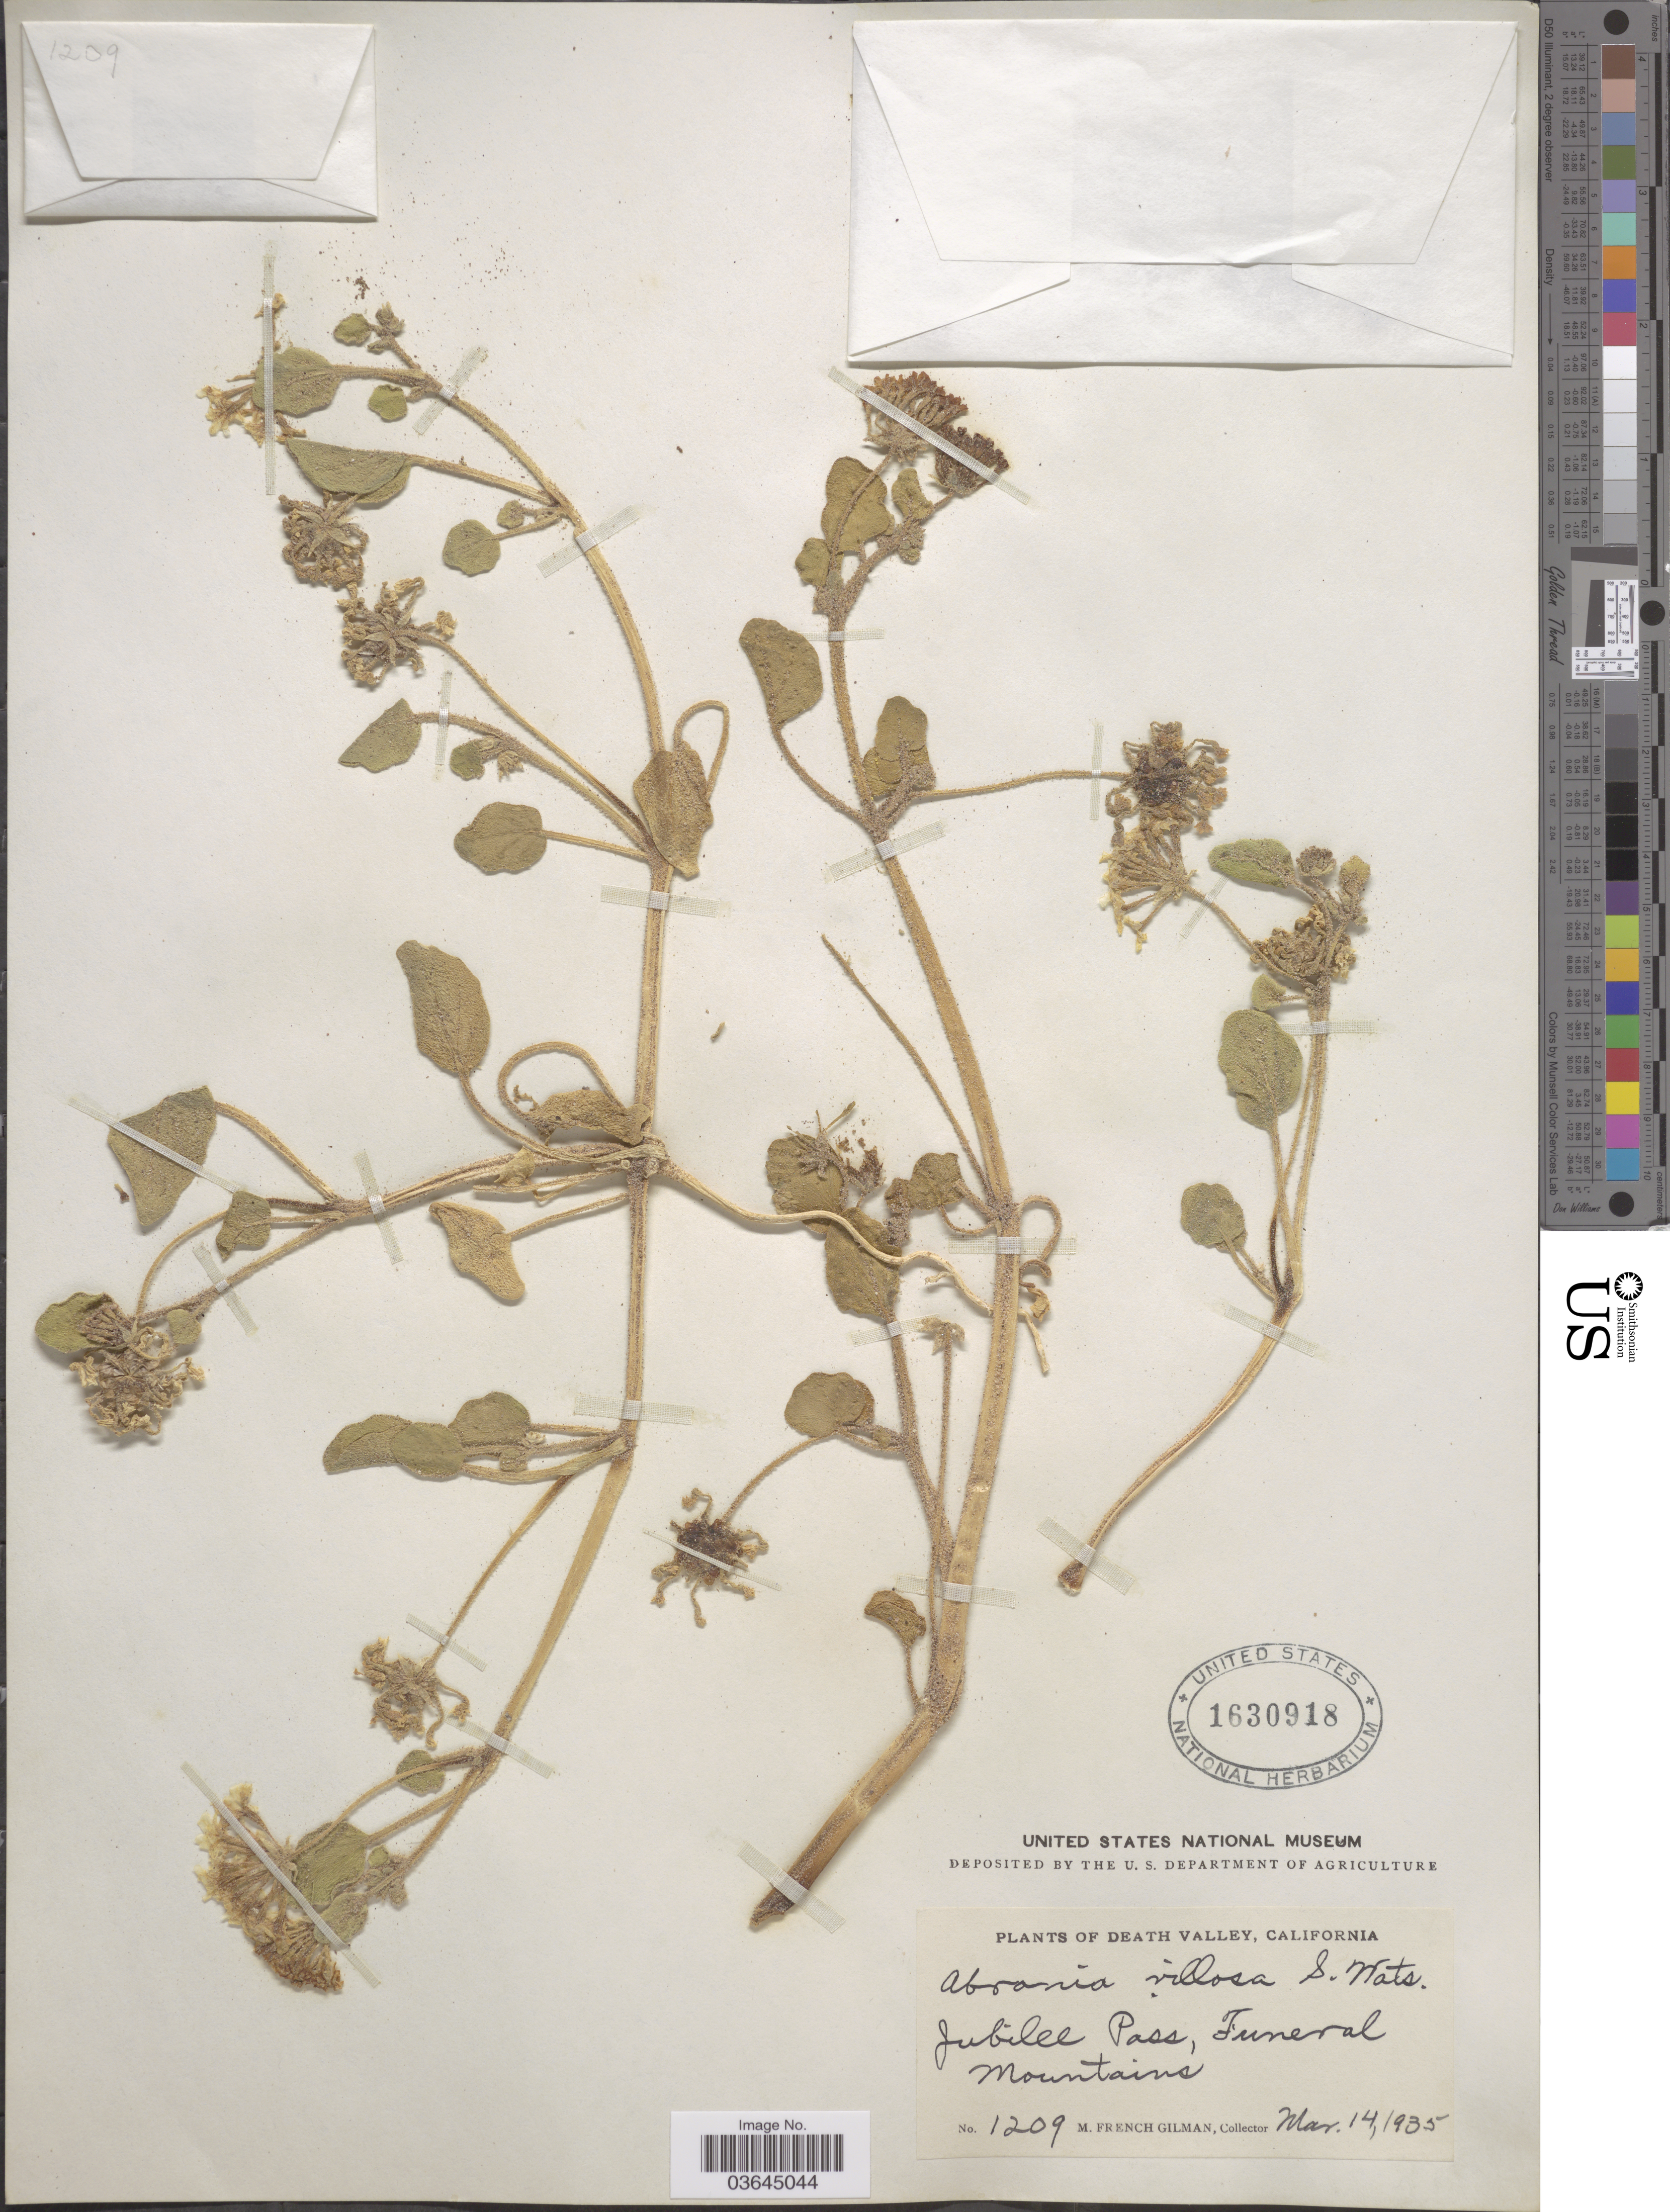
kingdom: Plantae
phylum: Tracheophyta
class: Magnoliopsida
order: Caryophyllales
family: Nyctaginaceae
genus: Abronia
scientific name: Abronia villosa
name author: S. Watson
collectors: M. F. Gilman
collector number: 1209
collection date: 1935-03-14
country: United States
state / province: California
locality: Death Valley. Jubilee Pass, Funeral Mountains.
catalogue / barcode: US 1630918